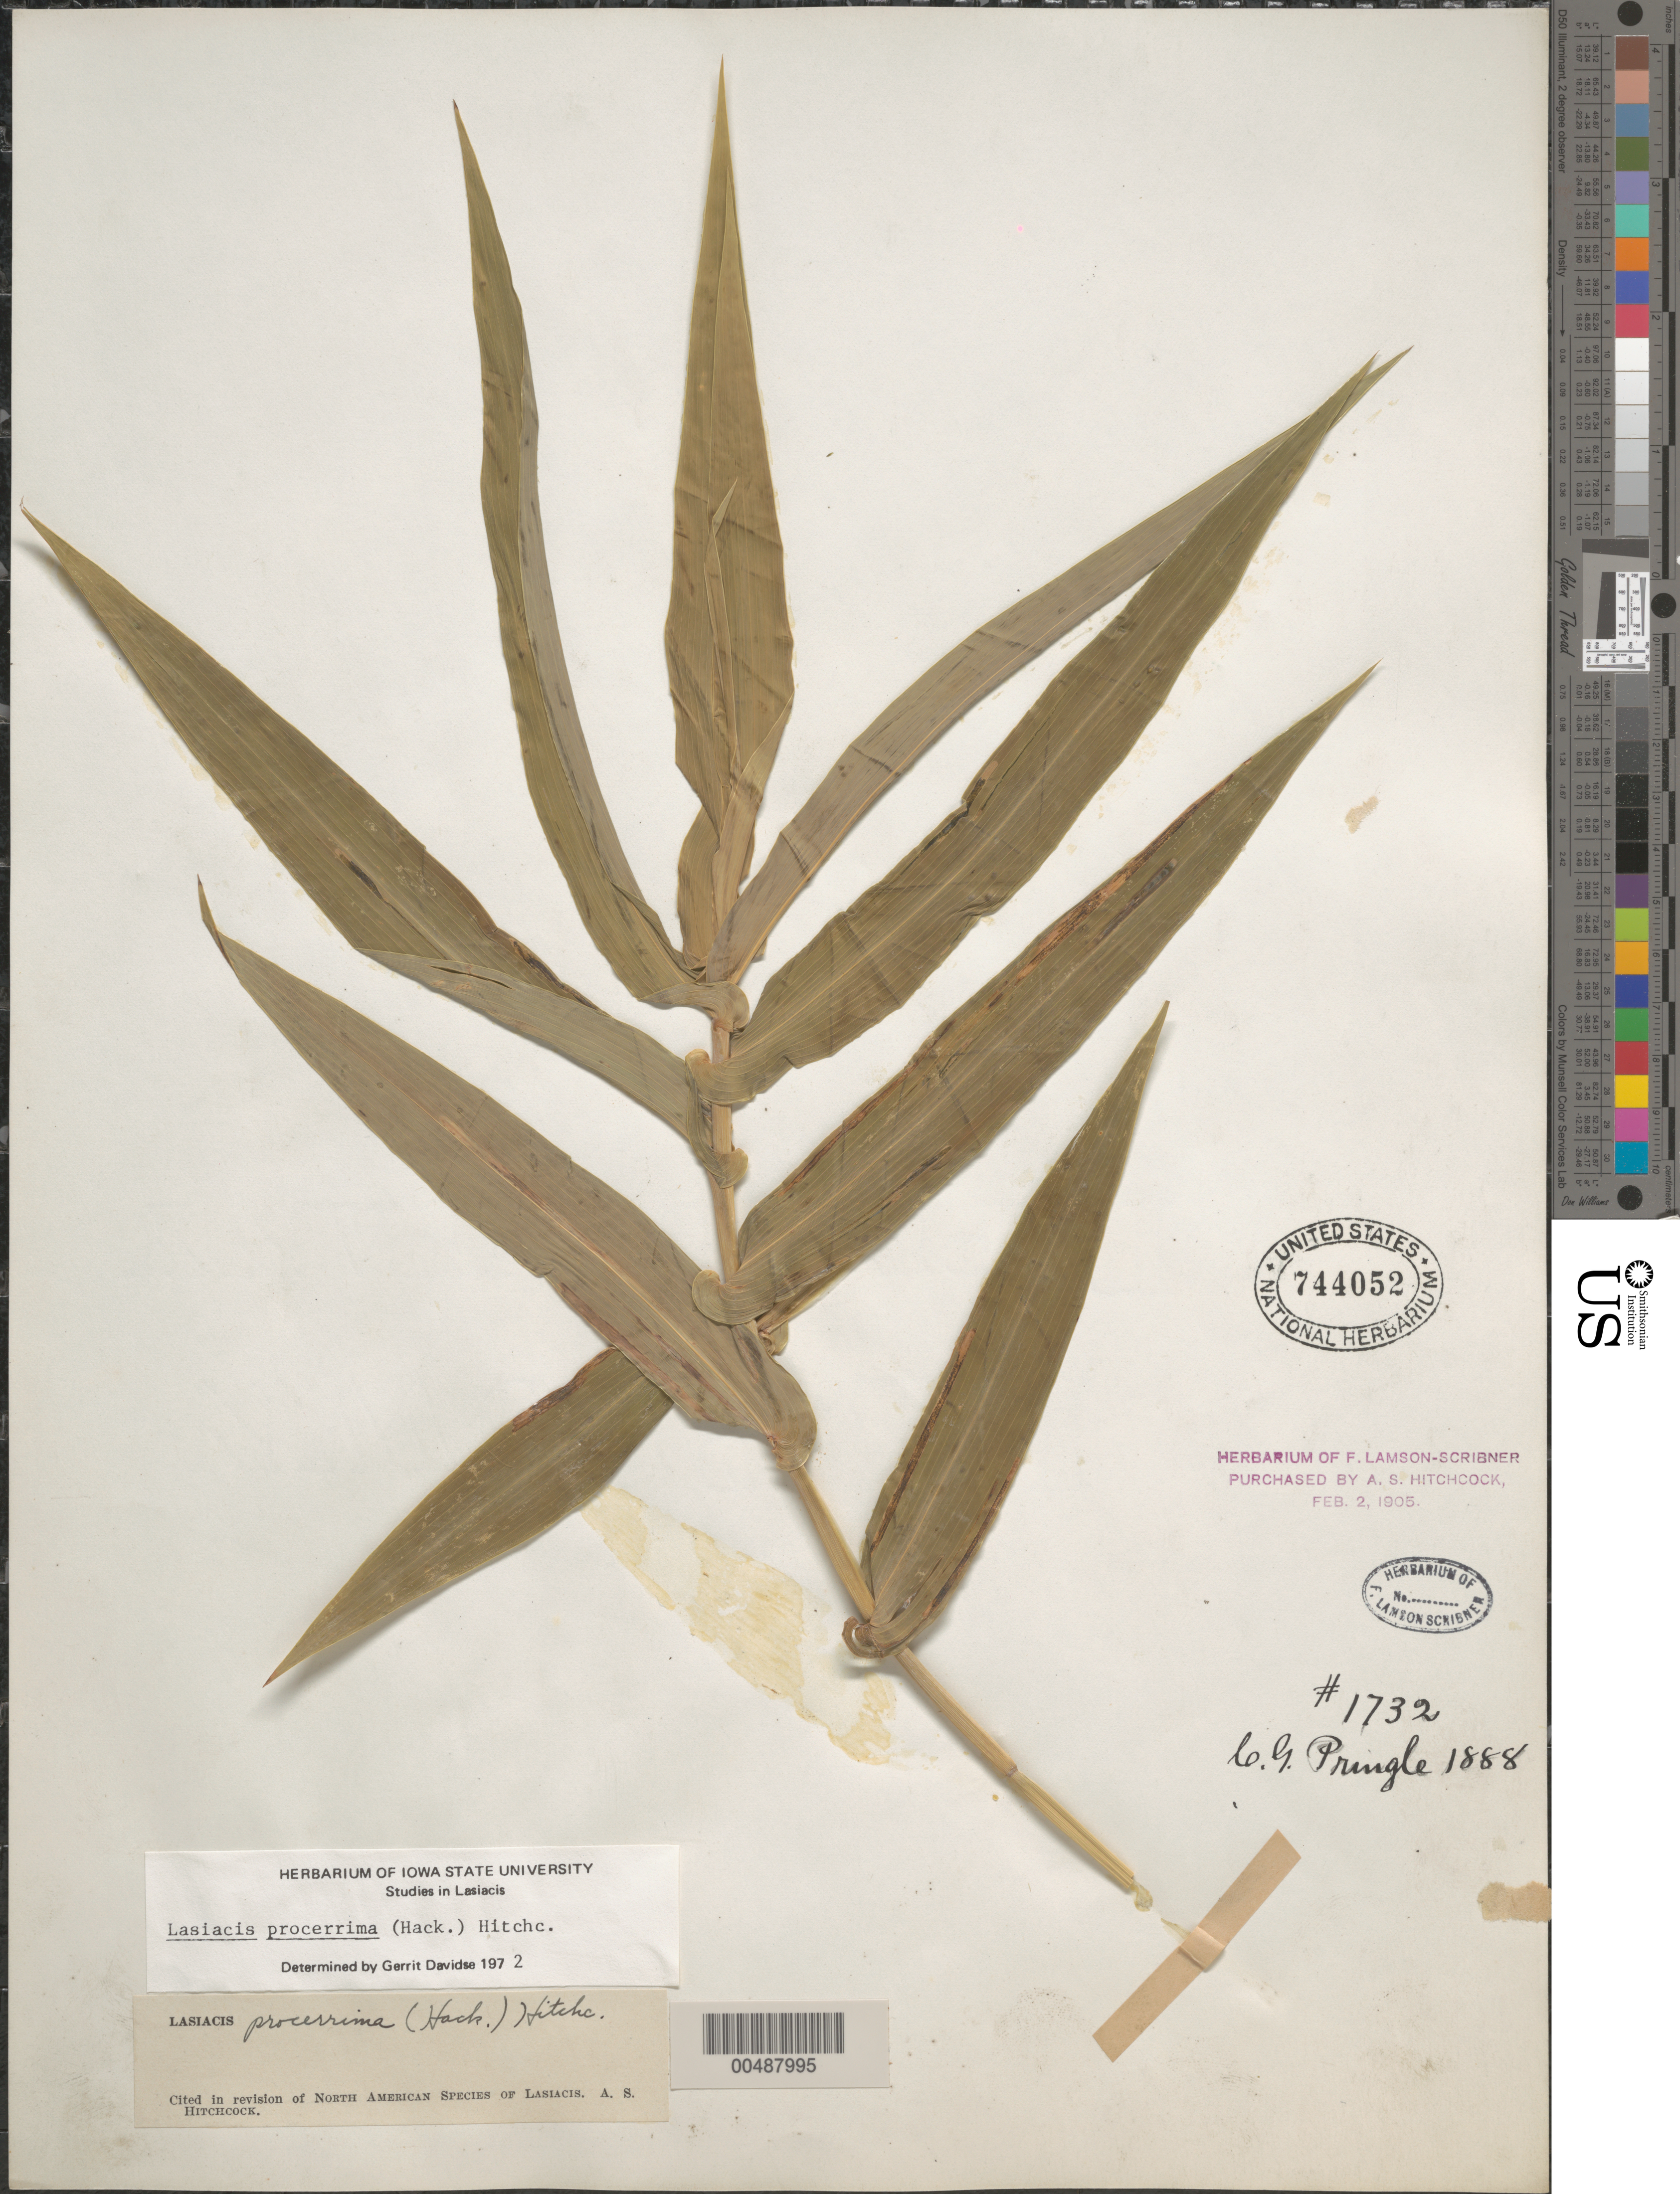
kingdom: Plantae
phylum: Tracheophyta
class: Liliopsida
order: Poales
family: Poaceae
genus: Lasiacis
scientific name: Lasiacis procerrima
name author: (Hack.) Hitchc.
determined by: Davidse, Gerrit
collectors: C. G. Pringle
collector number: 1732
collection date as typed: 1888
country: Mexico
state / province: Durango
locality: San Ramon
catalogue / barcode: US 744052